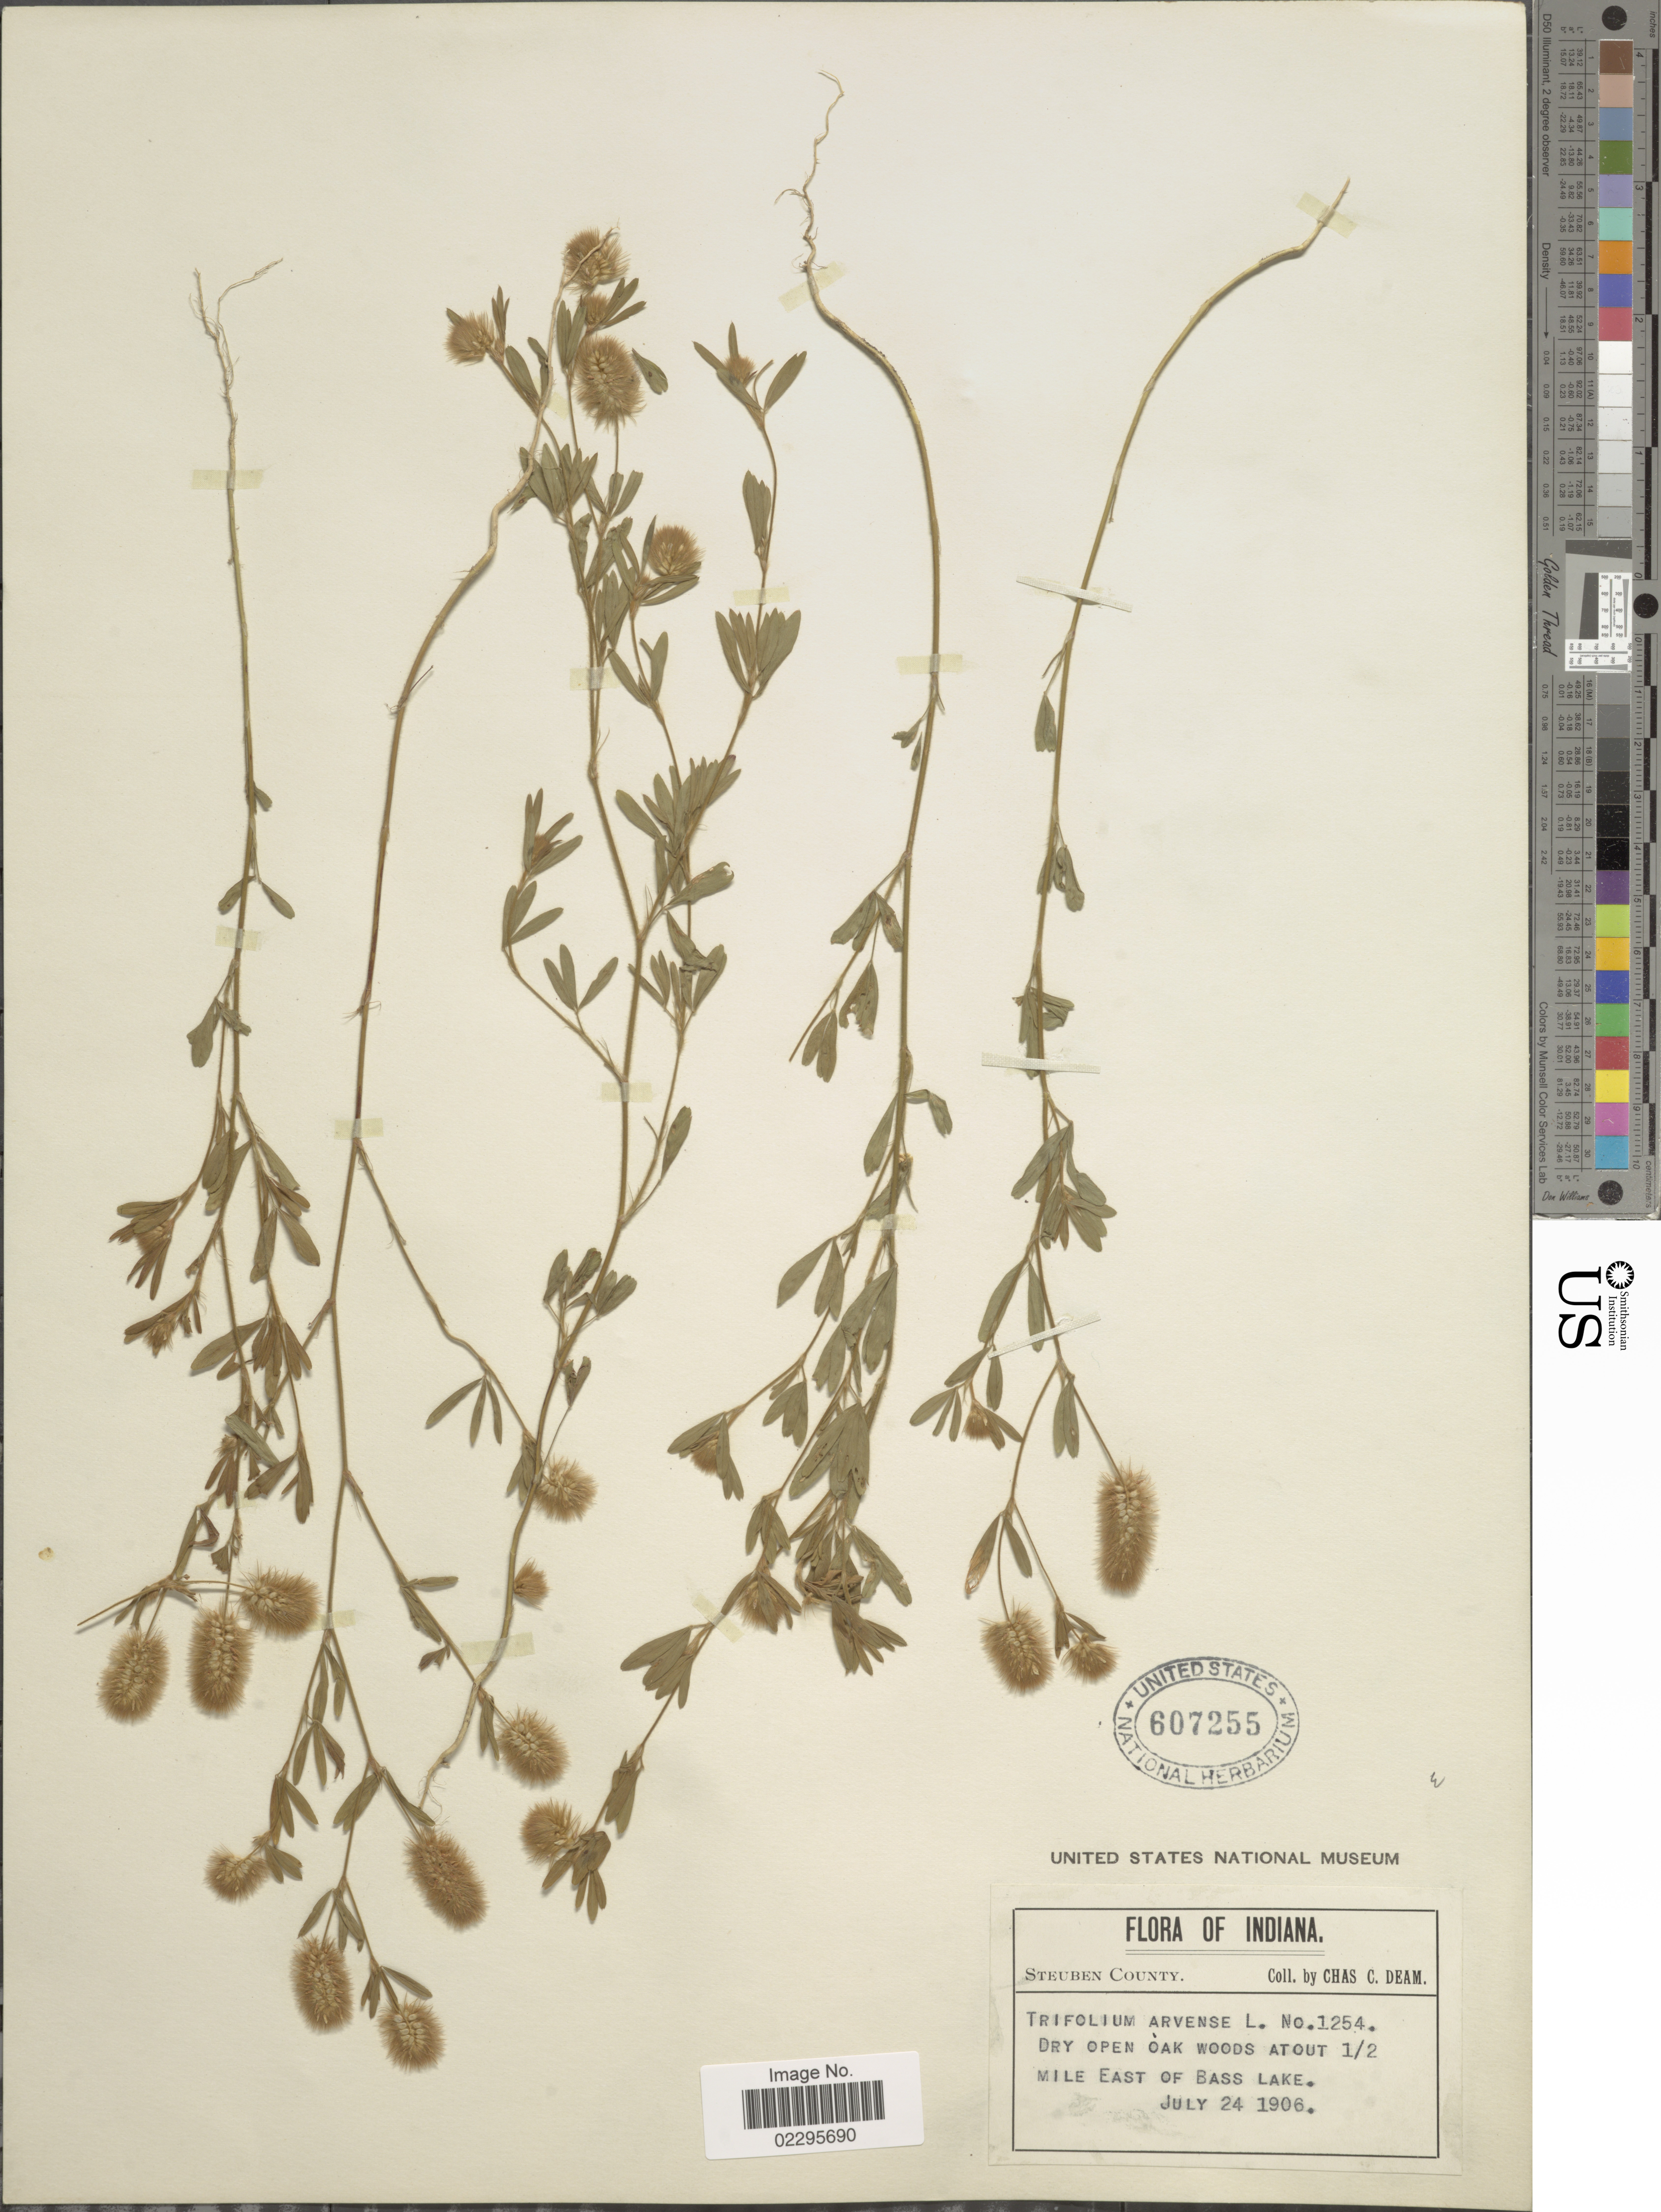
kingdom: Plantae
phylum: Tracheophyta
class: Magnoliopsida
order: Fabales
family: Fabaceae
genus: Trifolium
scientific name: Trifolium arvense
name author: L.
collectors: C. C. Deam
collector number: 1254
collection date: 1906-07-24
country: United States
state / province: Indiana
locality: Steuben County, dry open oak woods about 1/2 mile east of Bass Lake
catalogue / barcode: US 607255